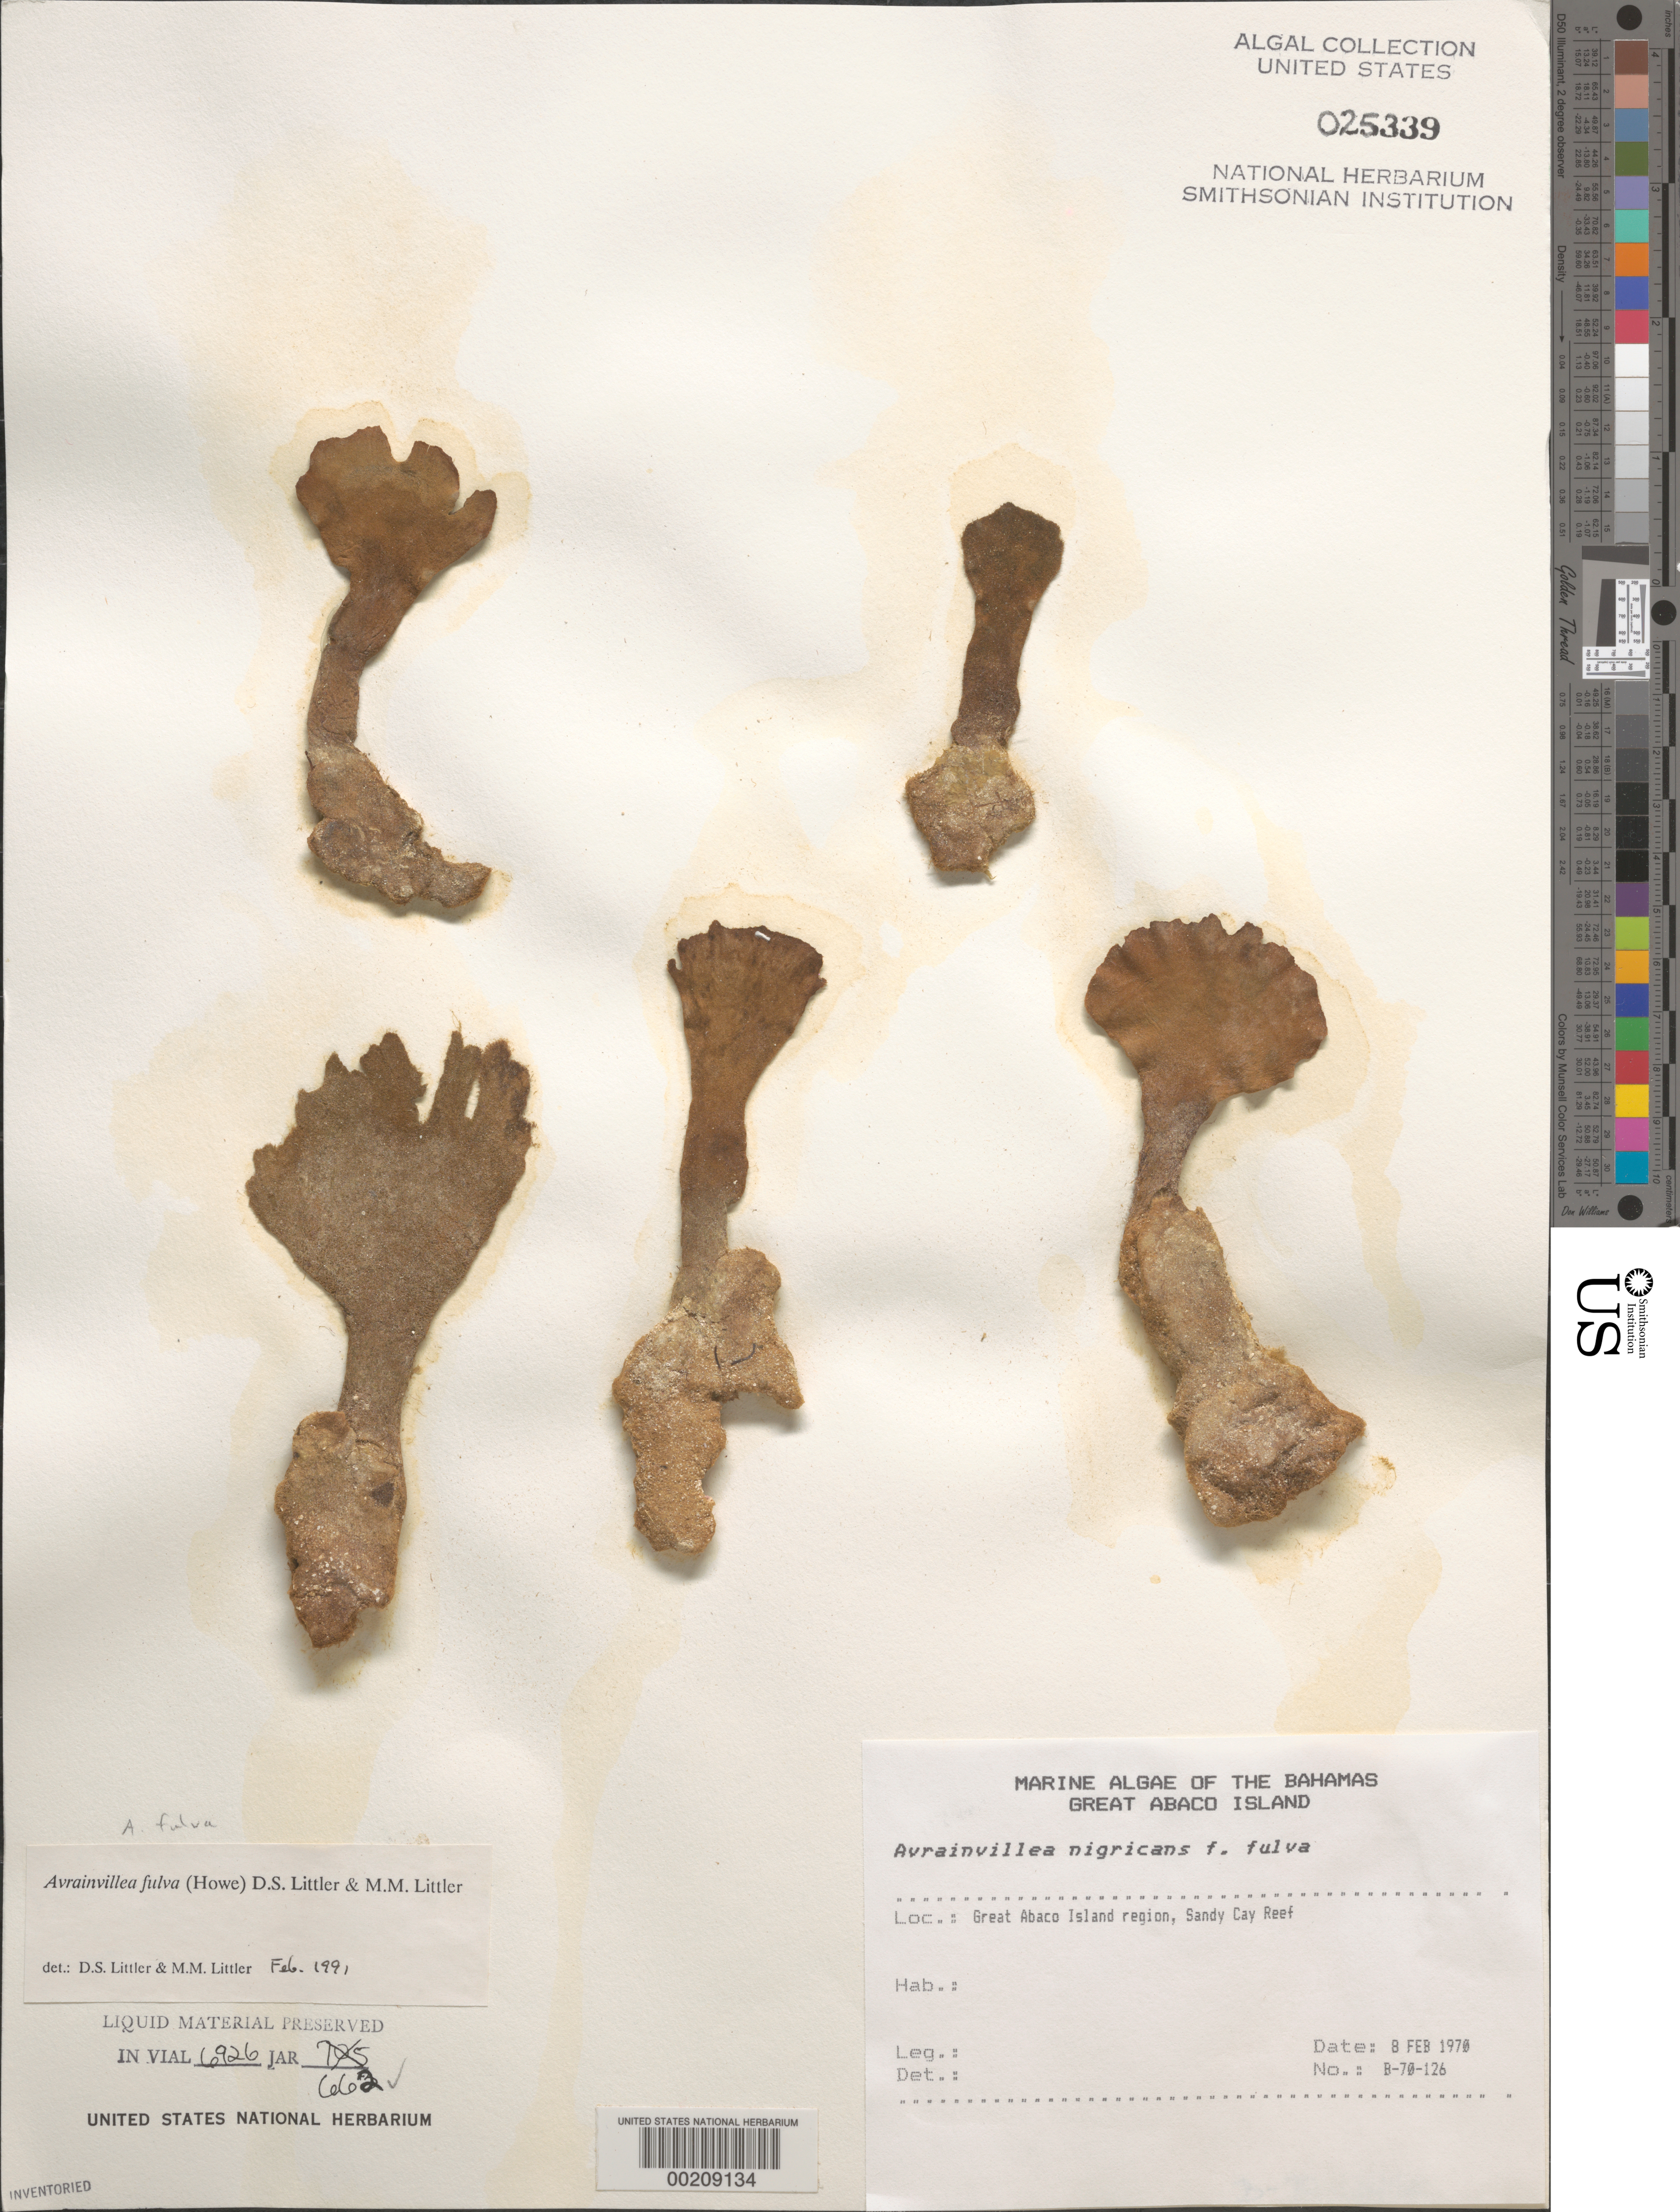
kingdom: Plantae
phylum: Chlorophyta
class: Ulvophyceae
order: Bryopsidales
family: Dichotomosiphonaceae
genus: Avrainvillea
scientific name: Avrainvillea fulva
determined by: Littler, D. S.; Littler, M. M.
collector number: B-70-126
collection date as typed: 08 Feb 1970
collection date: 1970-02-08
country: Bahamas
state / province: Abaco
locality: Sandy cay reef, great abaco island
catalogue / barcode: US 25339